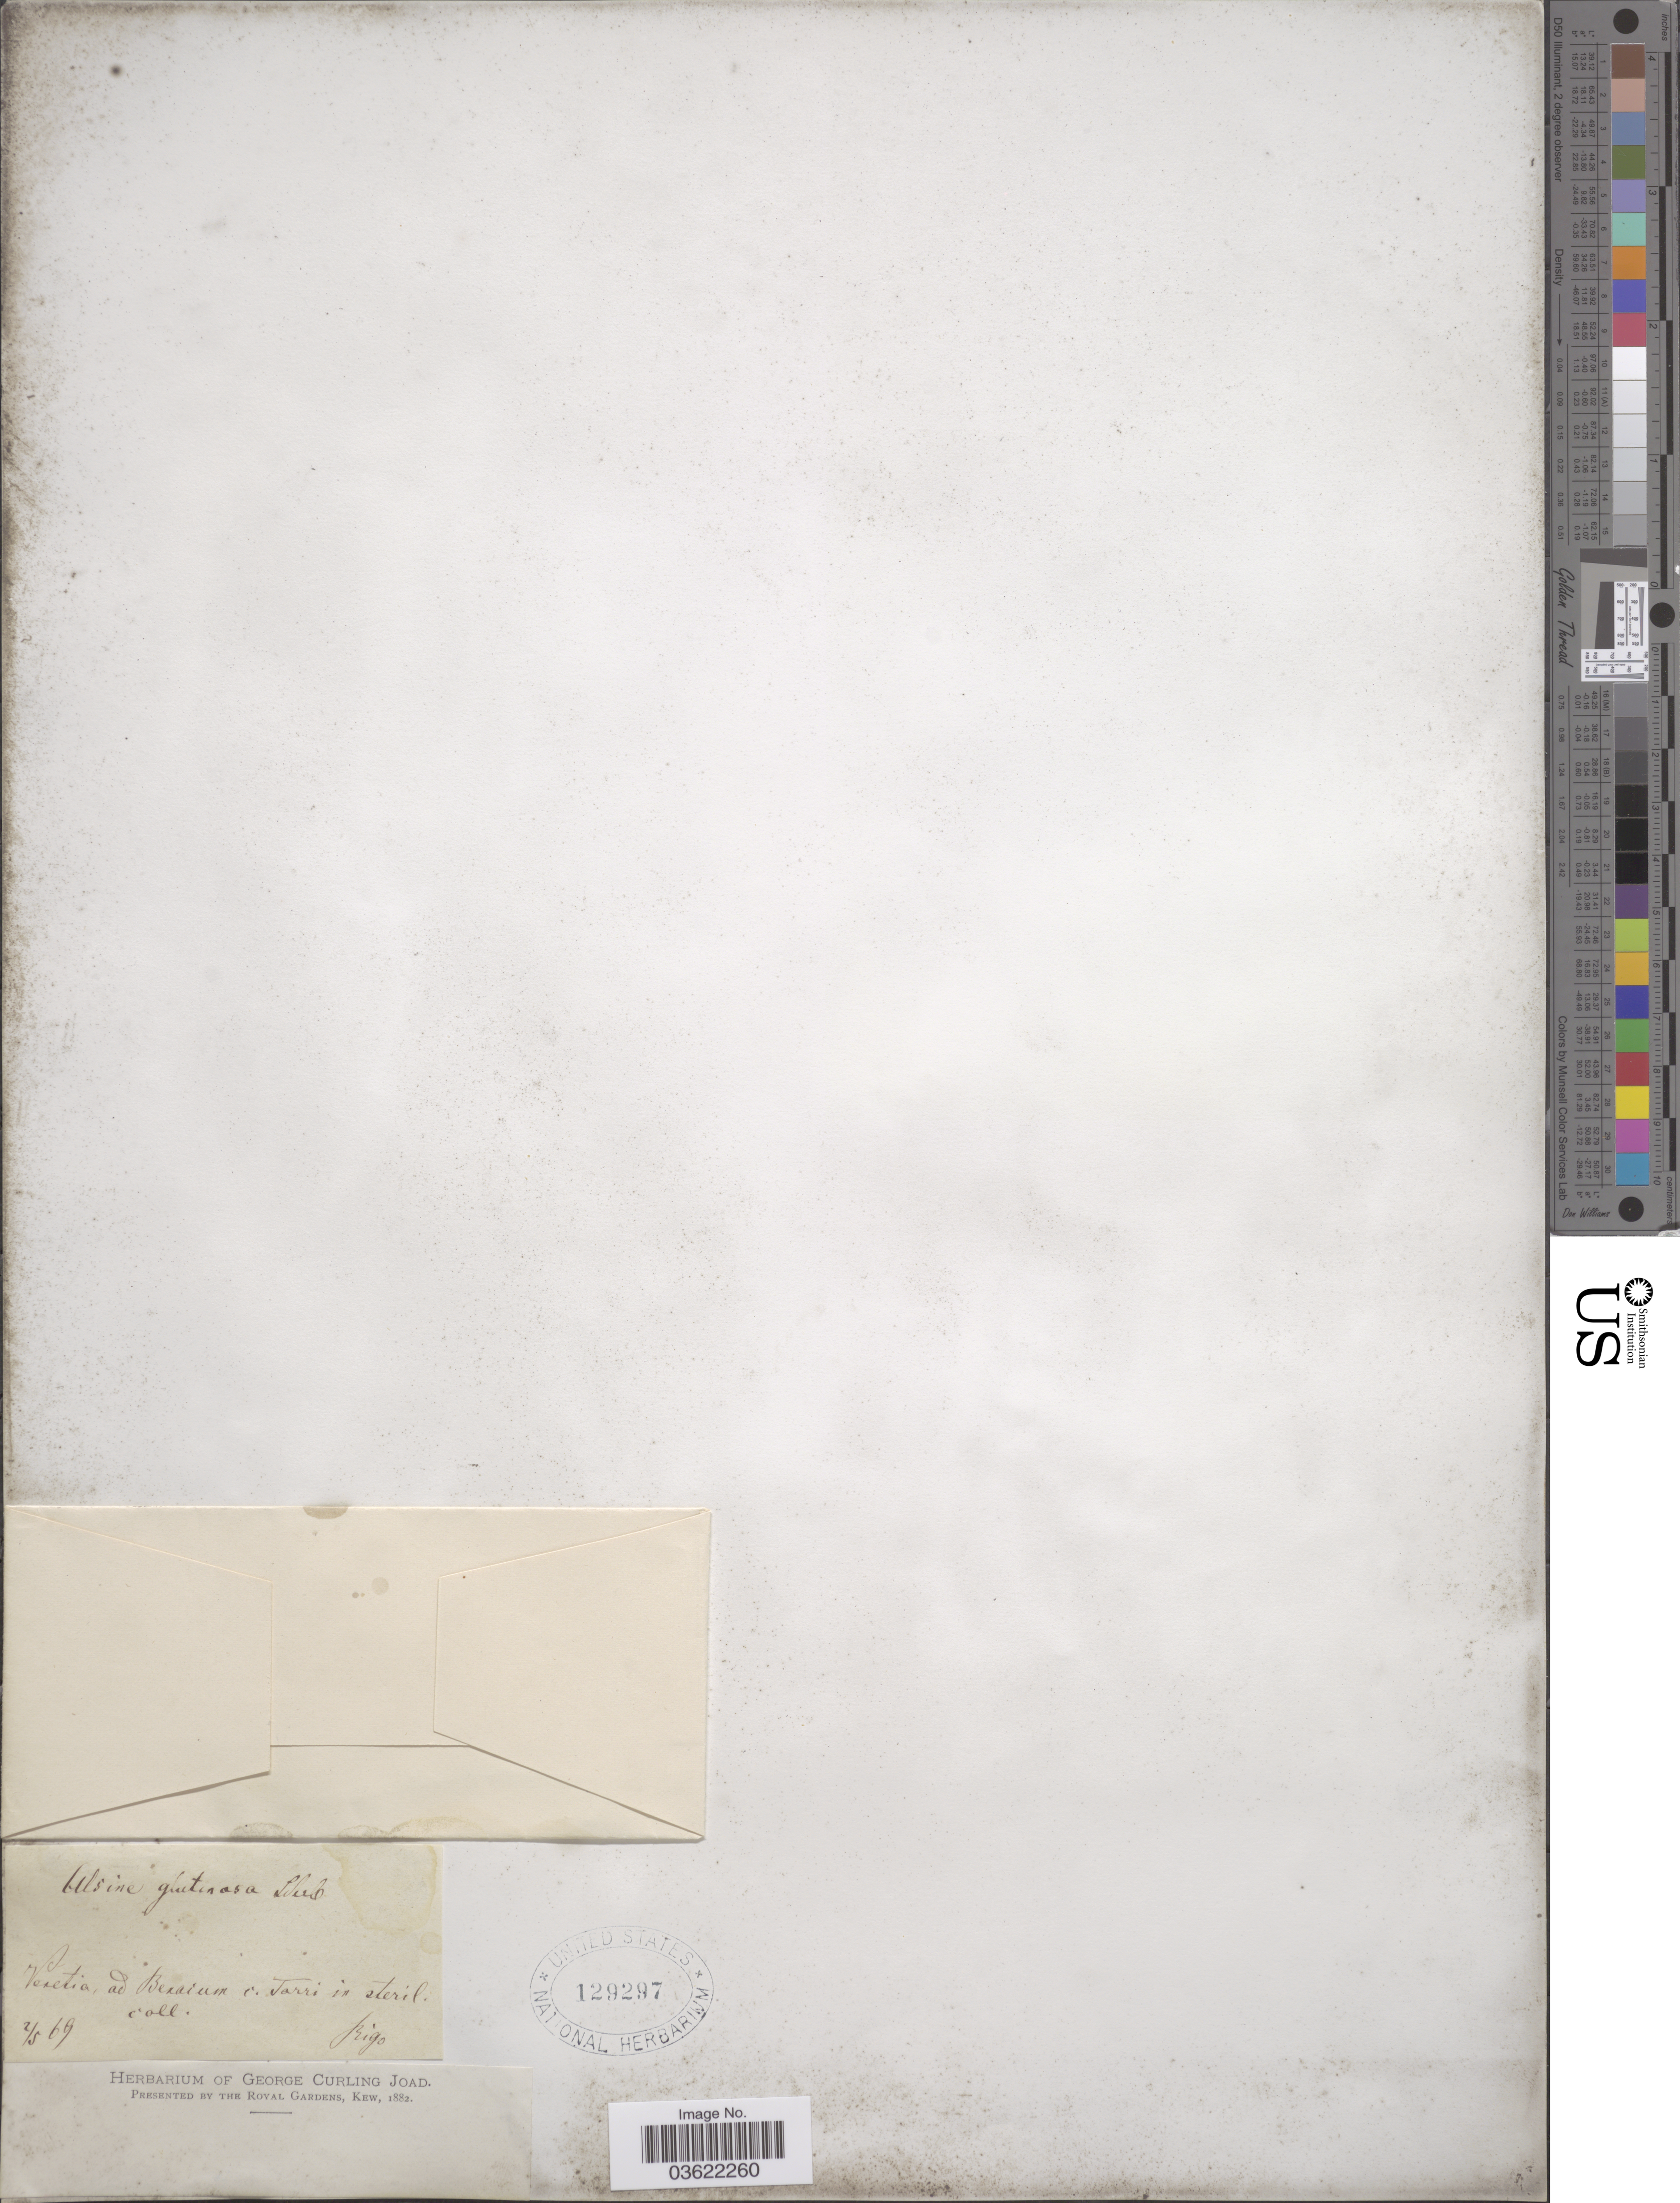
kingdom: Plantae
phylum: Tracheophyta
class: Magnoliopsida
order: Caryophyllales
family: Caryophyllaceae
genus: Sabulina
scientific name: Sabulina tenuifolia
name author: (L.) Rchb.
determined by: Strong, Mark T., (BOT), Smithsonian Institution - National Museum of Natural History (UNITED STATES)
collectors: -- Rigo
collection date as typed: Transcribed d/m/y: 2/5/69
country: Italy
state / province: Veneto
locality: Venetia, ad Bernaium v. Tarri.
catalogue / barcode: US 129297